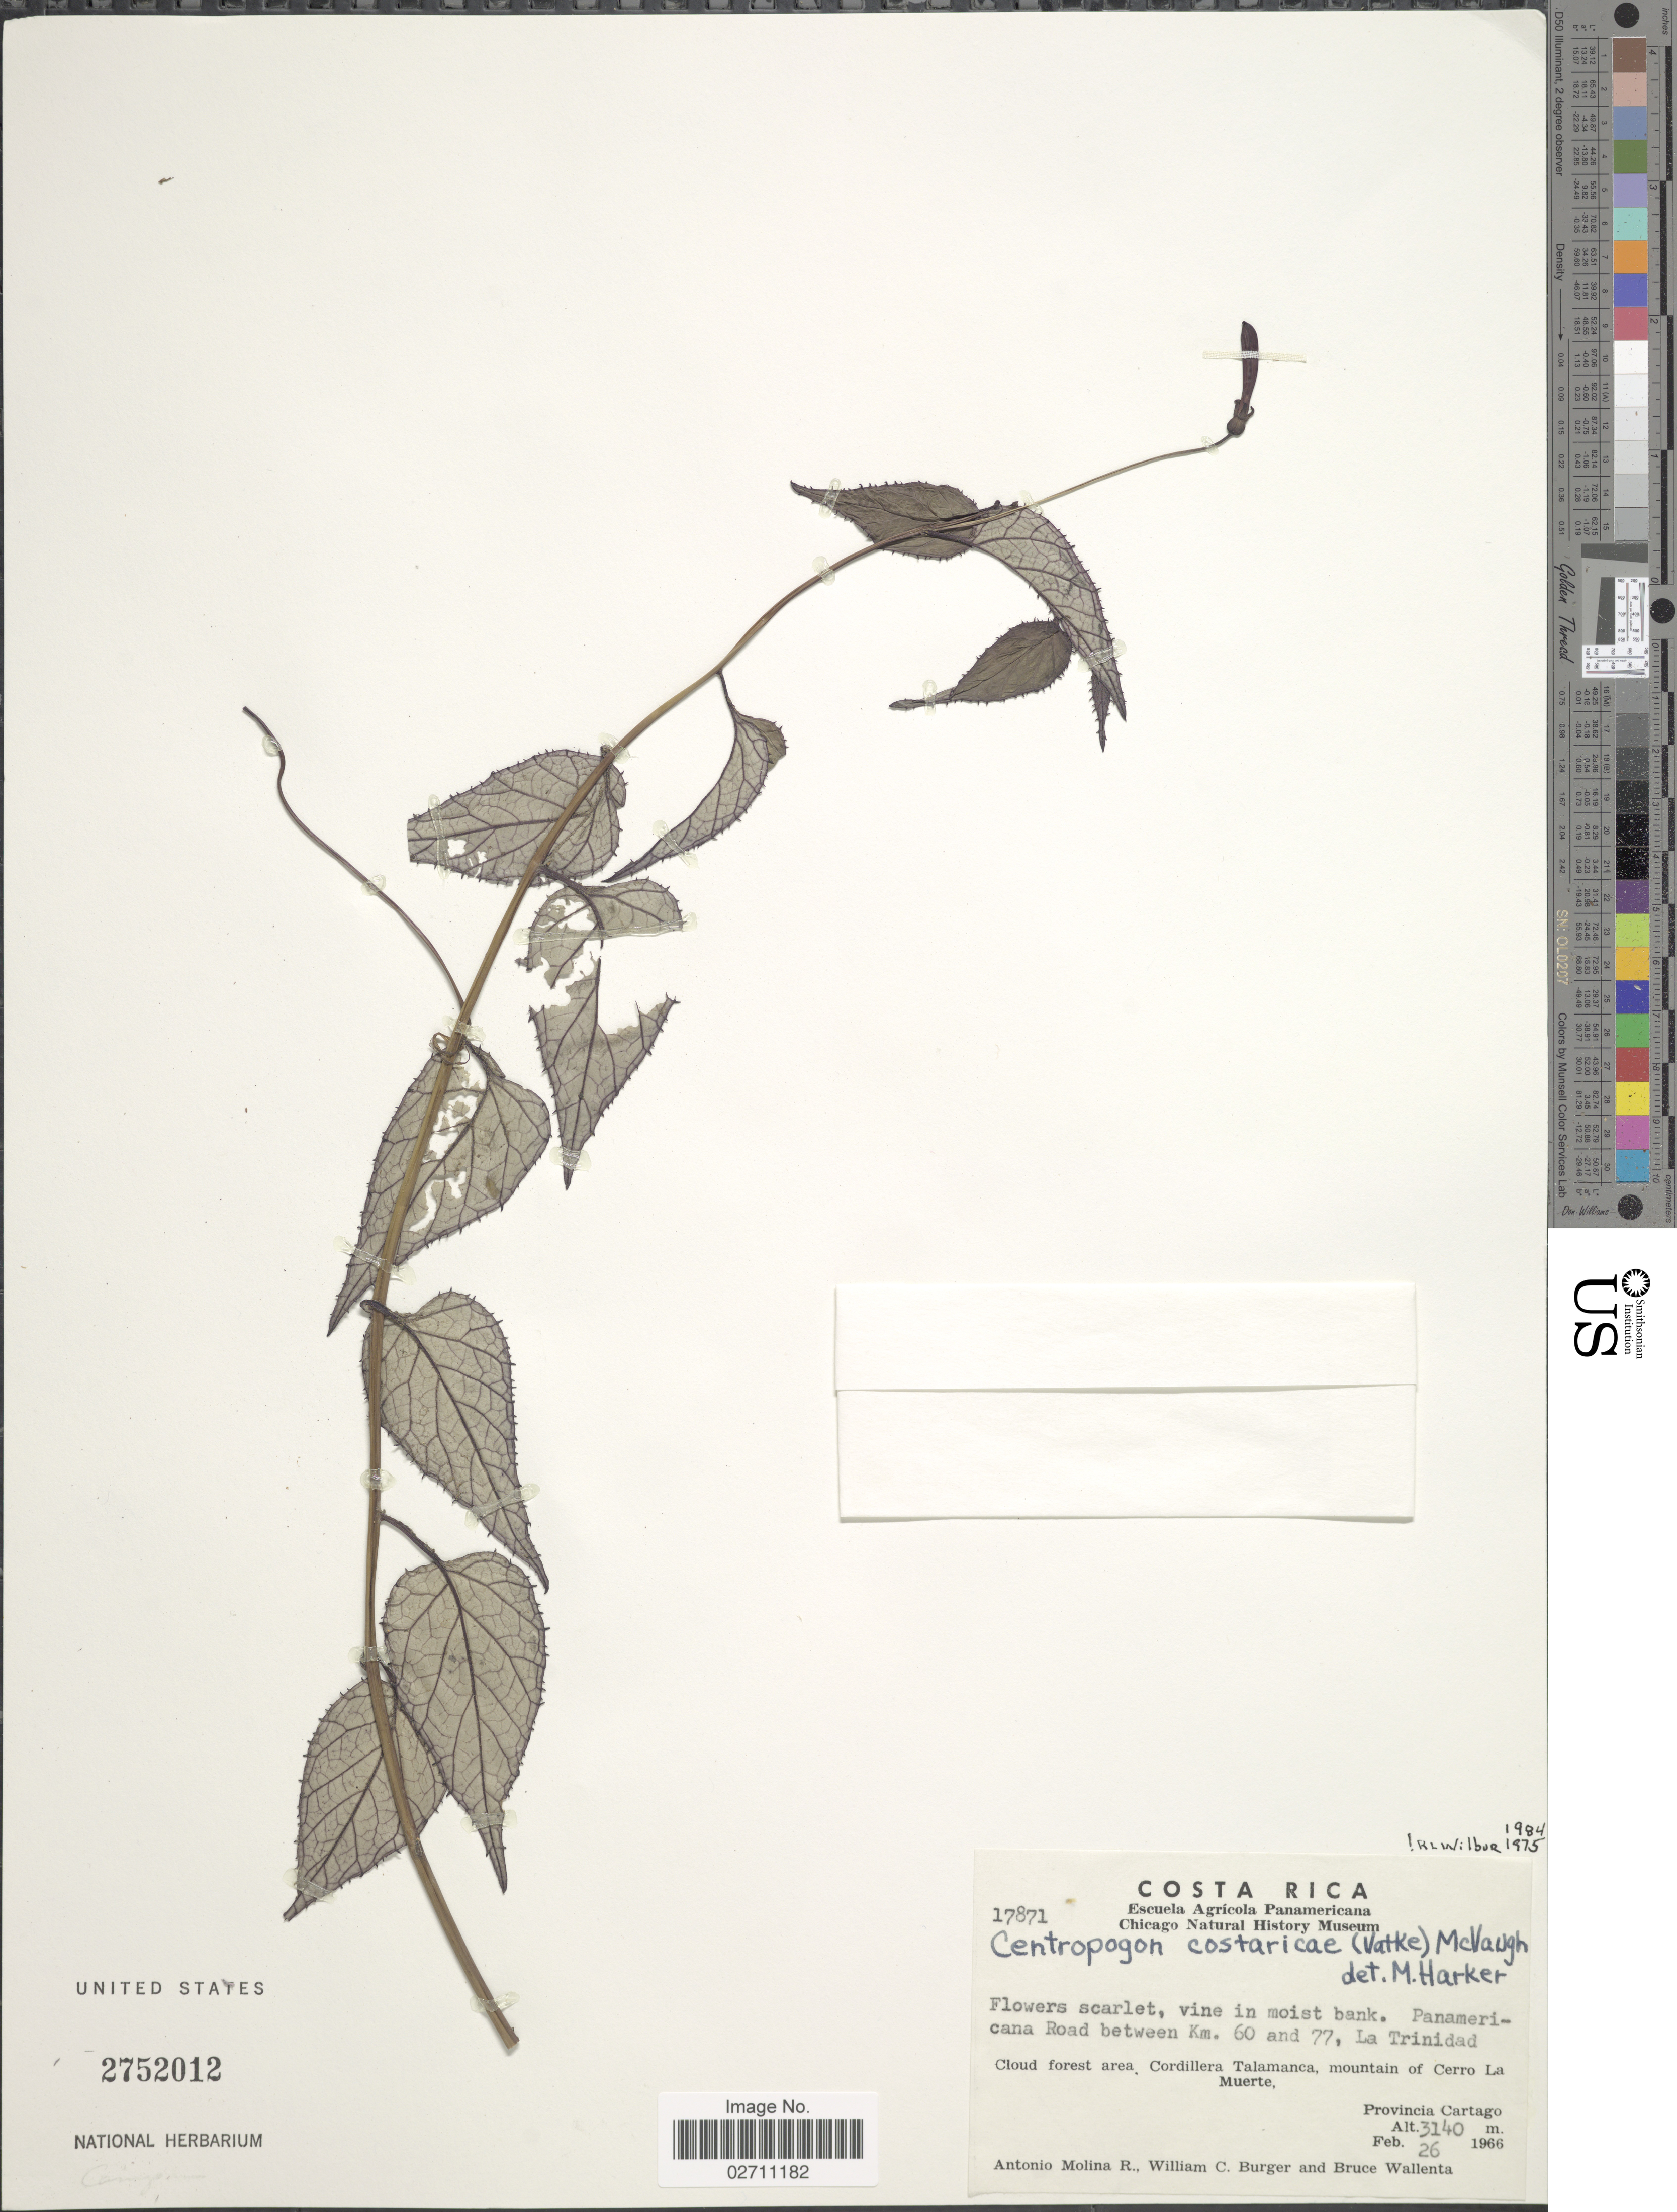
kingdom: Plantae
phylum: Tracheophyta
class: Magnoliopsida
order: Asterales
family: Campanulaceae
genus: Centropogon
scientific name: Centropogon costaricae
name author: (Vatke) McVaugh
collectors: A. Molina R., W. Burger & B. Wallenta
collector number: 17871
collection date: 1966-02-26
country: Costa Rica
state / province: Cartago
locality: Panamericana Road between Km. 60 and 77, La Trinidad, Cloud forest area, Cordillera Talamanca, mountain of Cerro La Muerte.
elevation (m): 3140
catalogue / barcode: US 2752012